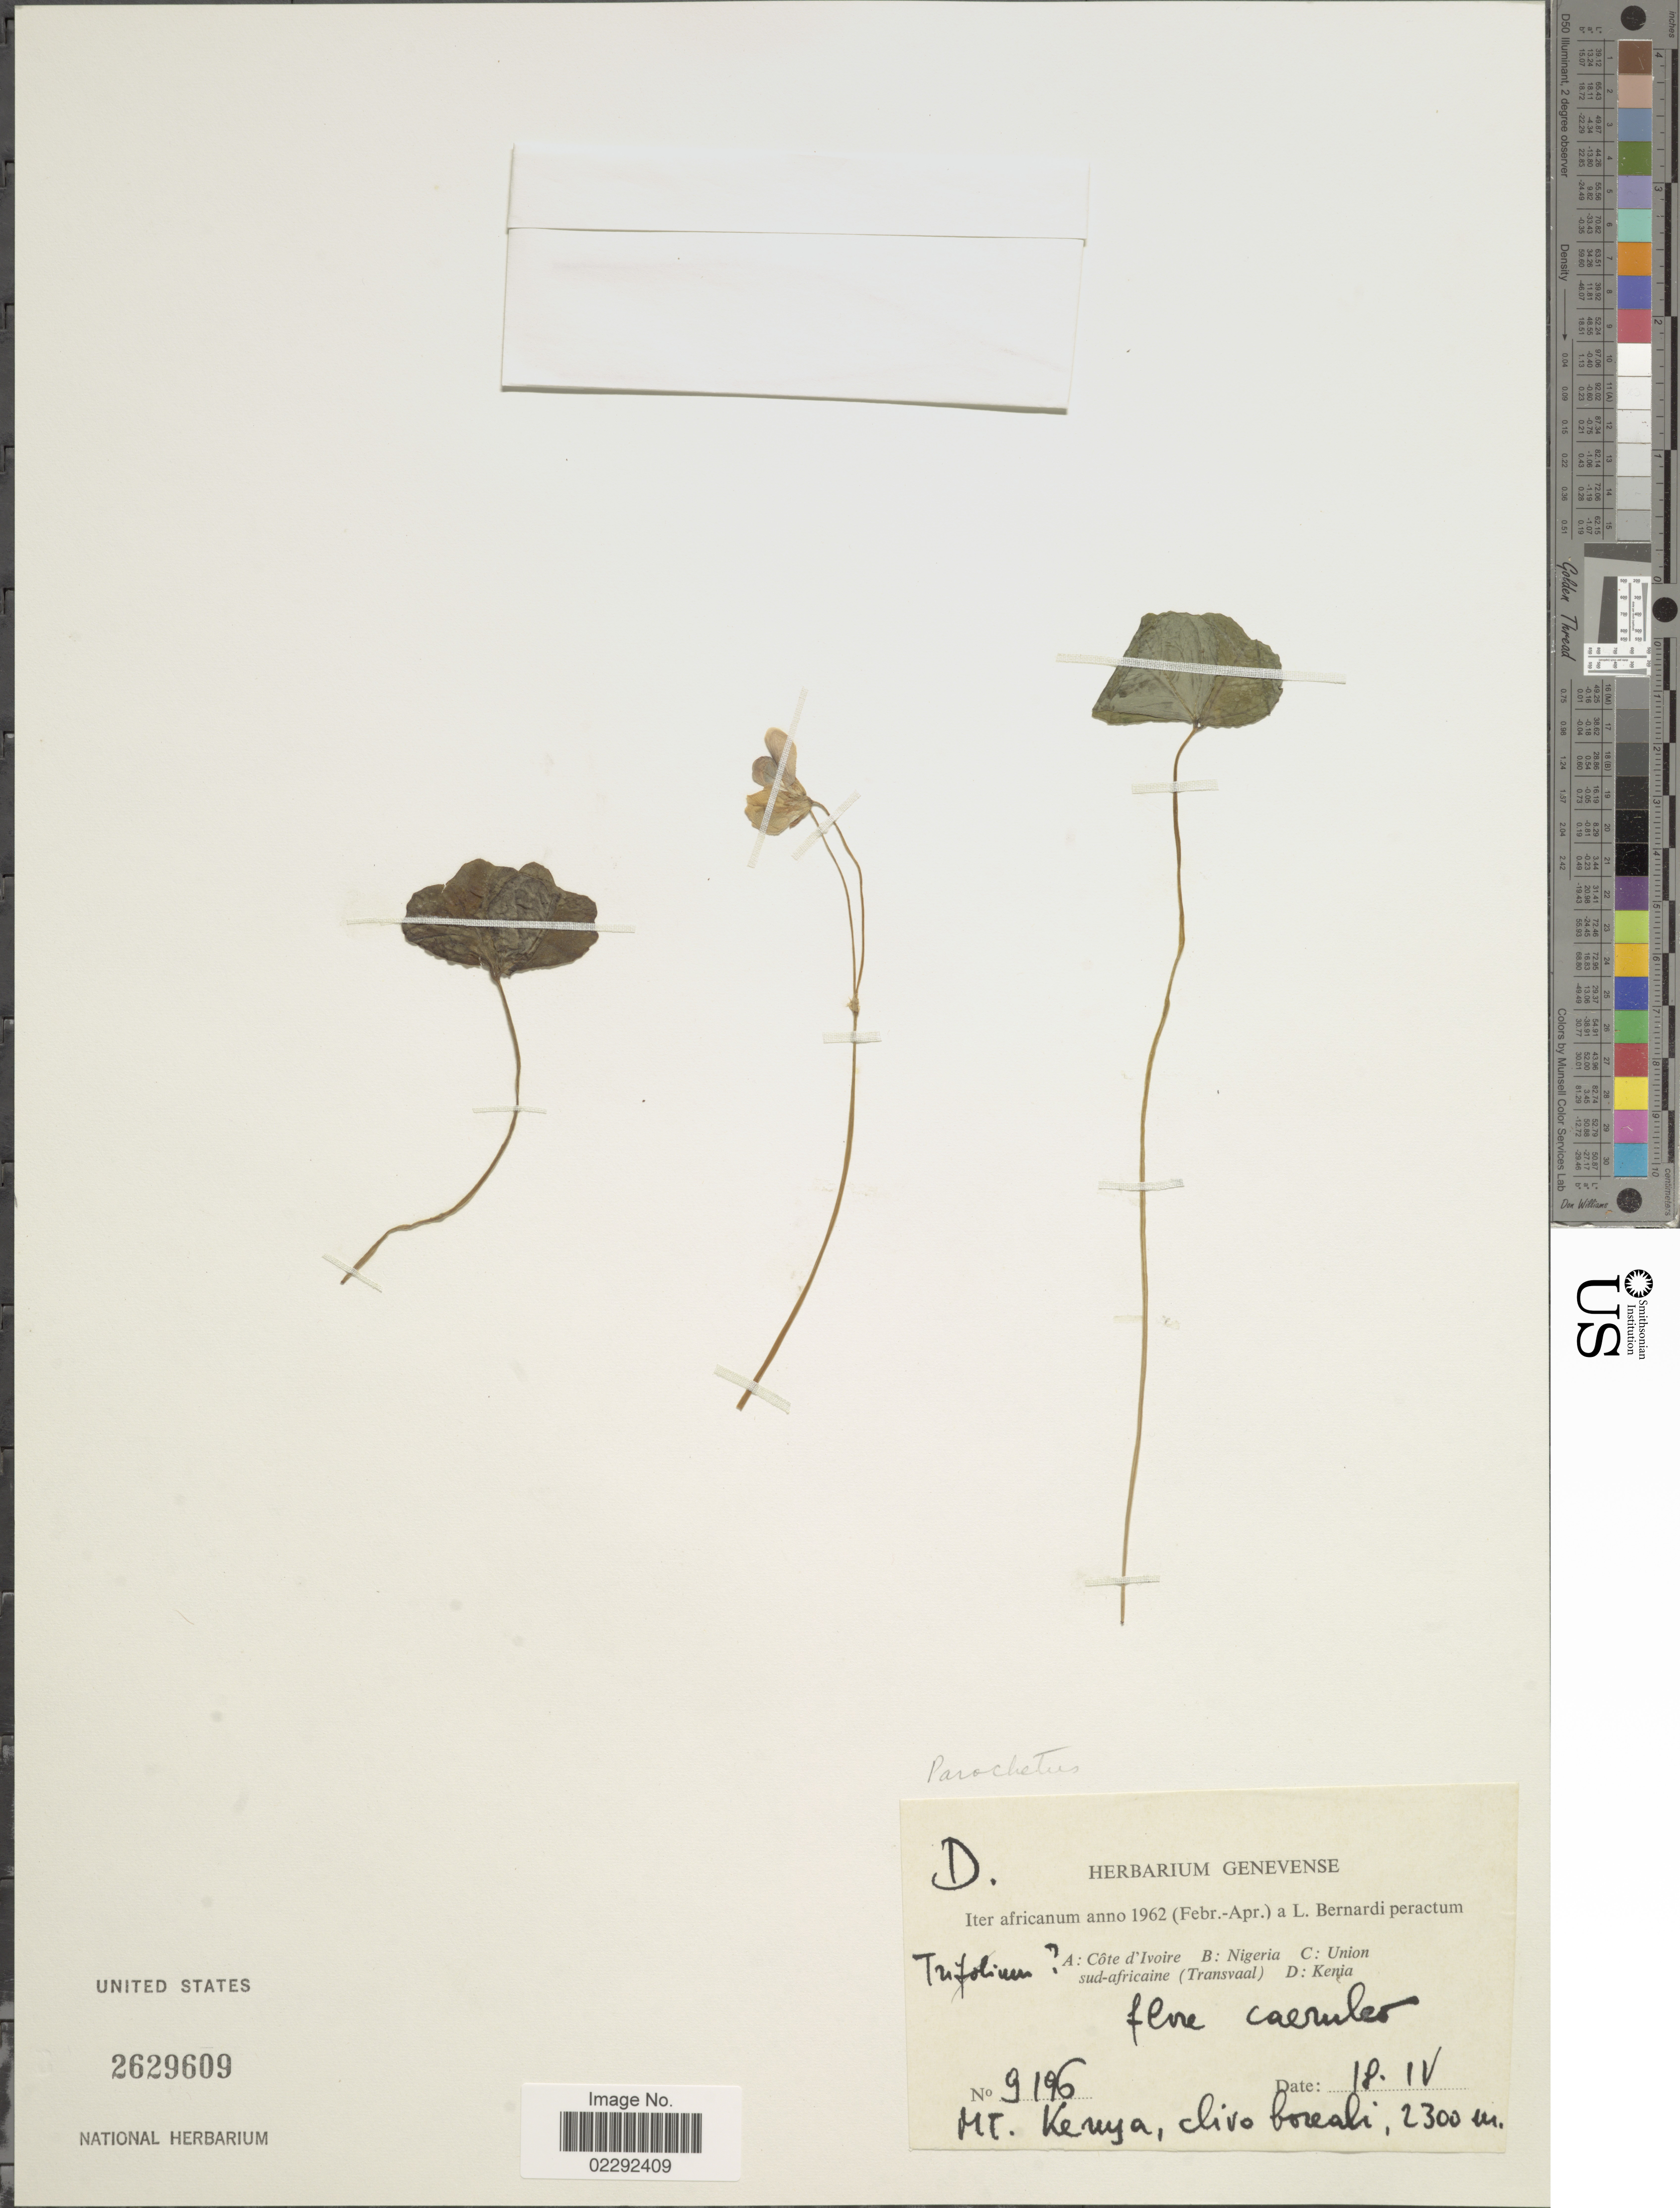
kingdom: Plantae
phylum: Tracheophyta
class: Magnoliopsida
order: Fabales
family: Fabaceae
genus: Parochetus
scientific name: Parochetus communis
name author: Buch.-Ham. ex D. Don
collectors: L. Bernardi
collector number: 9196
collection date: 1962-04-18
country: Kenya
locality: Mt. Kenya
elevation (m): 2300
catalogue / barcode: US 2629609